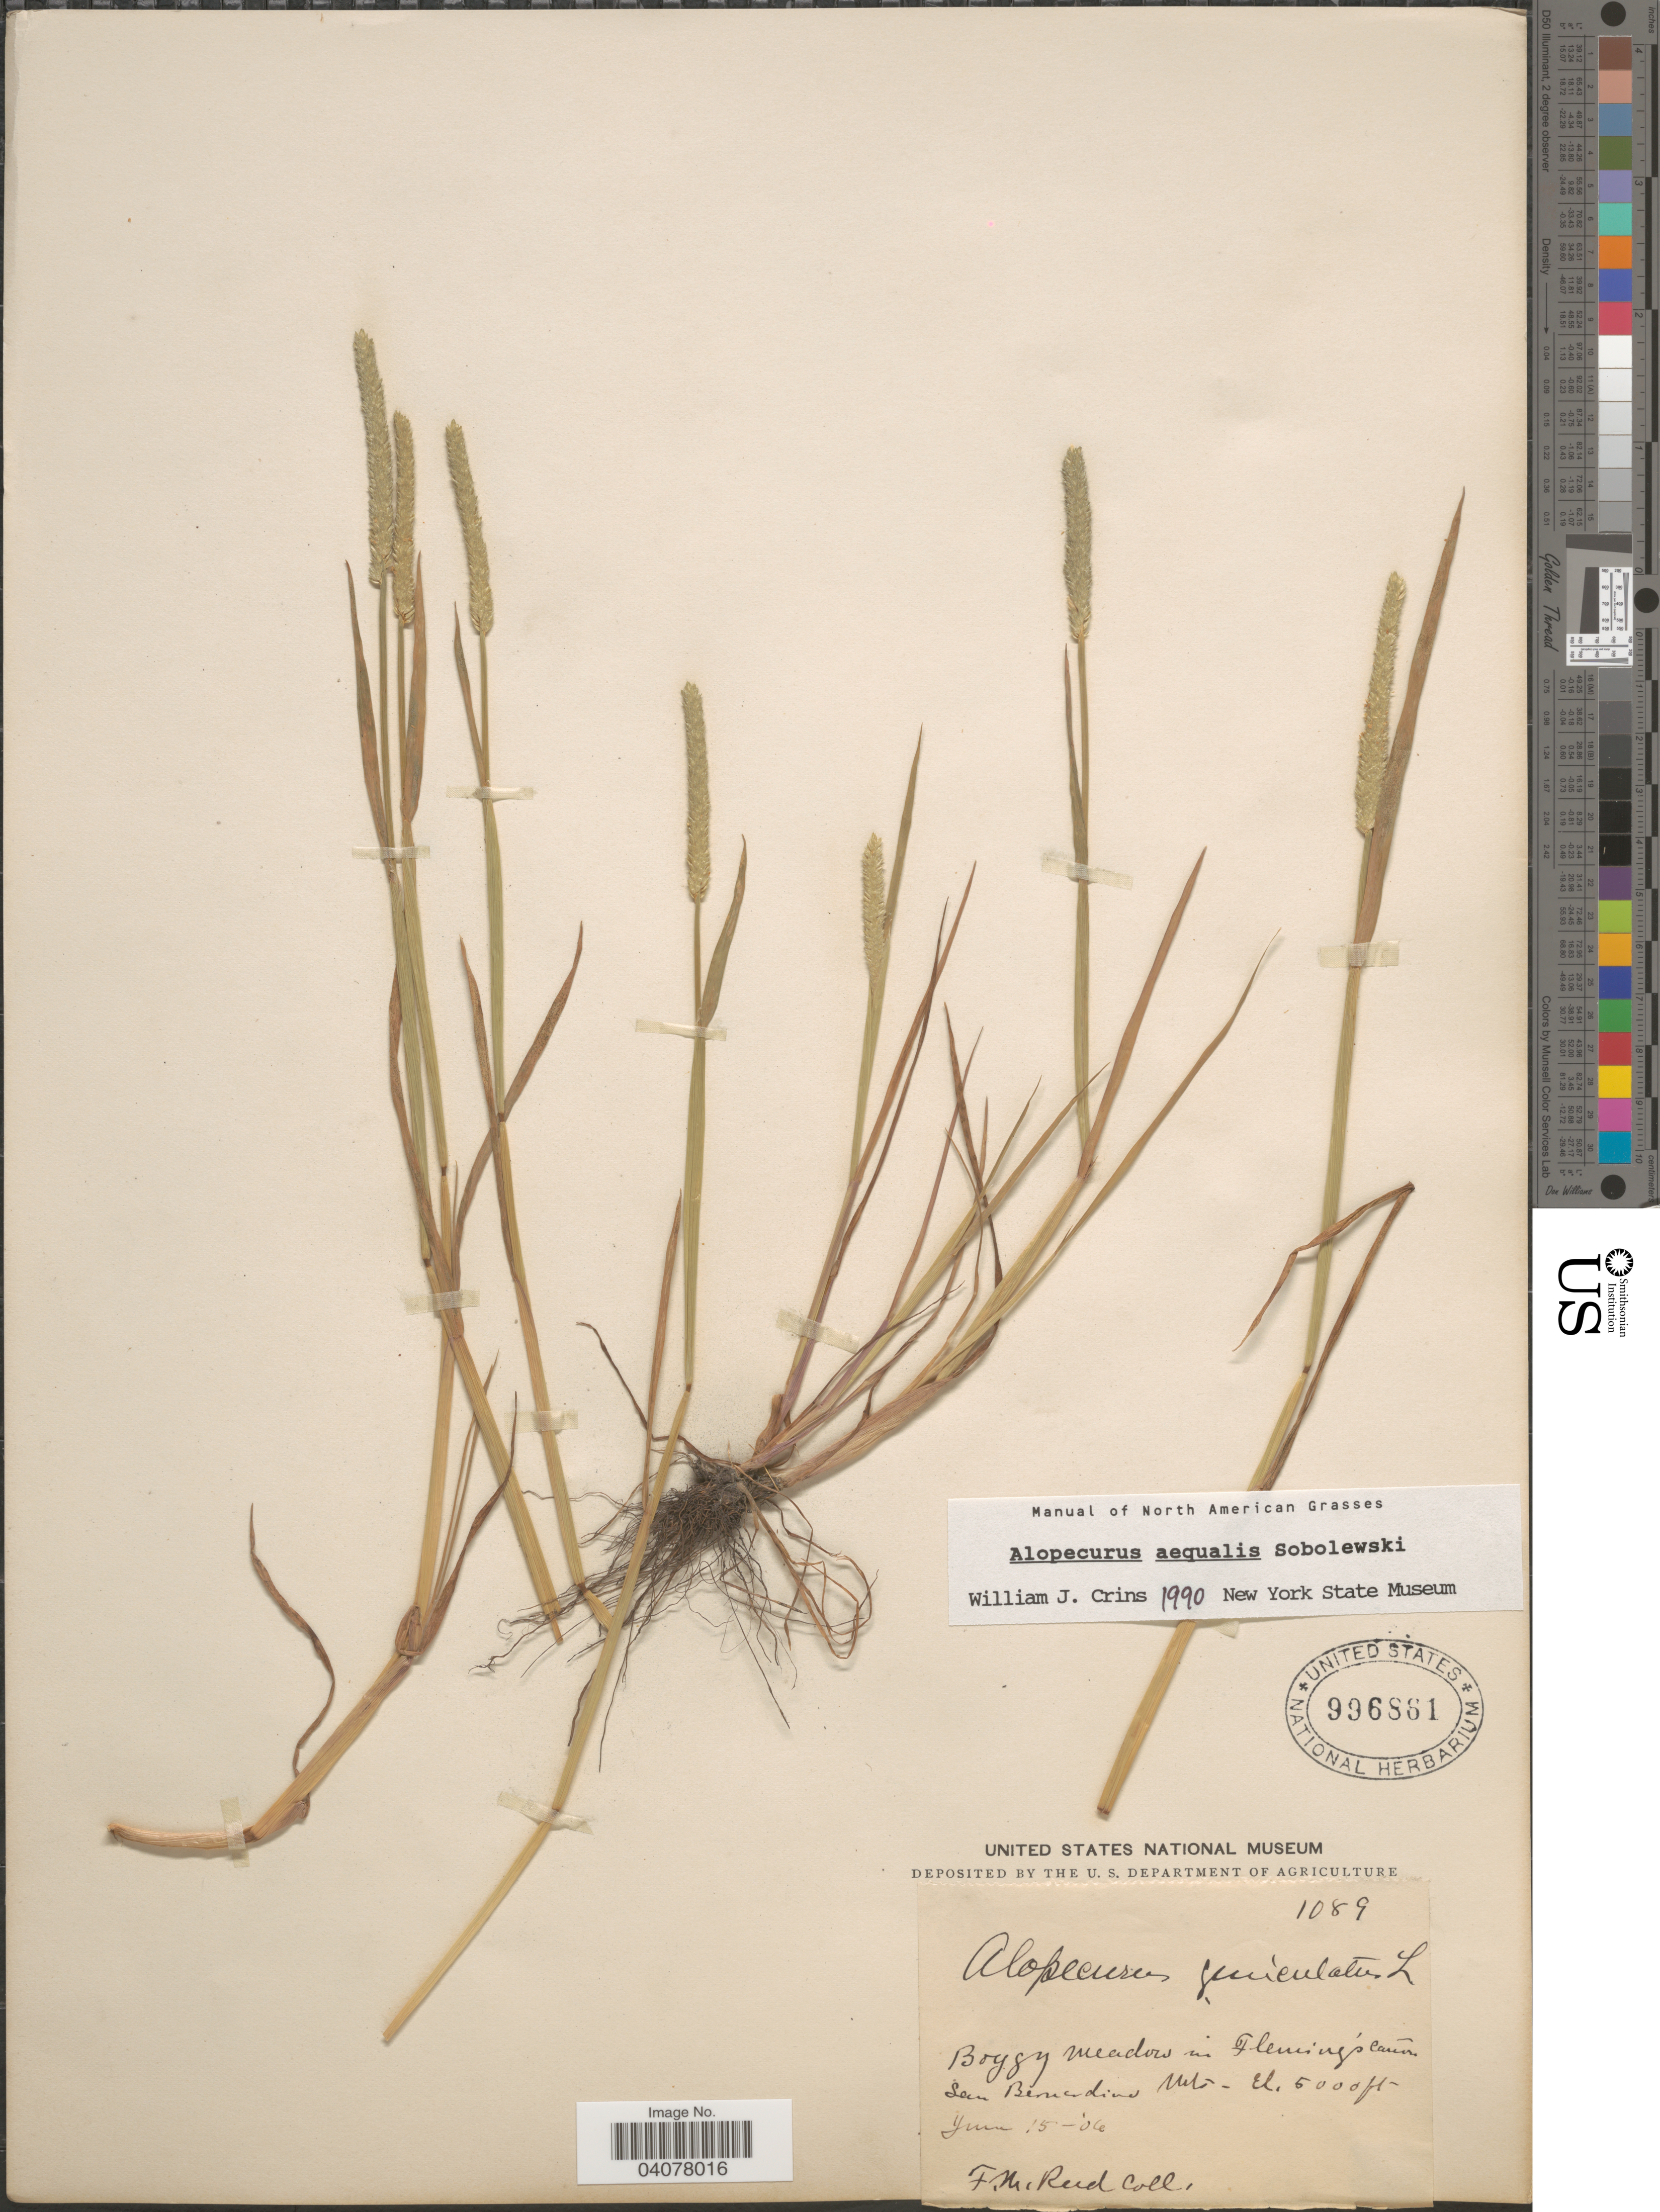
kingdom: Plantae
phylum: Tracheophyta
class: Liliopsida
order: Poales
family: Poaceae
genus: Alopecurus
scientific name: Alopecurus aequalis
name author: Sobol.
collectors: F. Reed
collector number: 1089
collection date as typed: Transcribed d/m/y: 15/6/6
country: United States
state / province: California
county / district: San Bernardino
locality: Boggy meadow in Fleming's cañon. San Bernardino Mts.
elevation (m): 1524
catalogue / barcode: US 996861